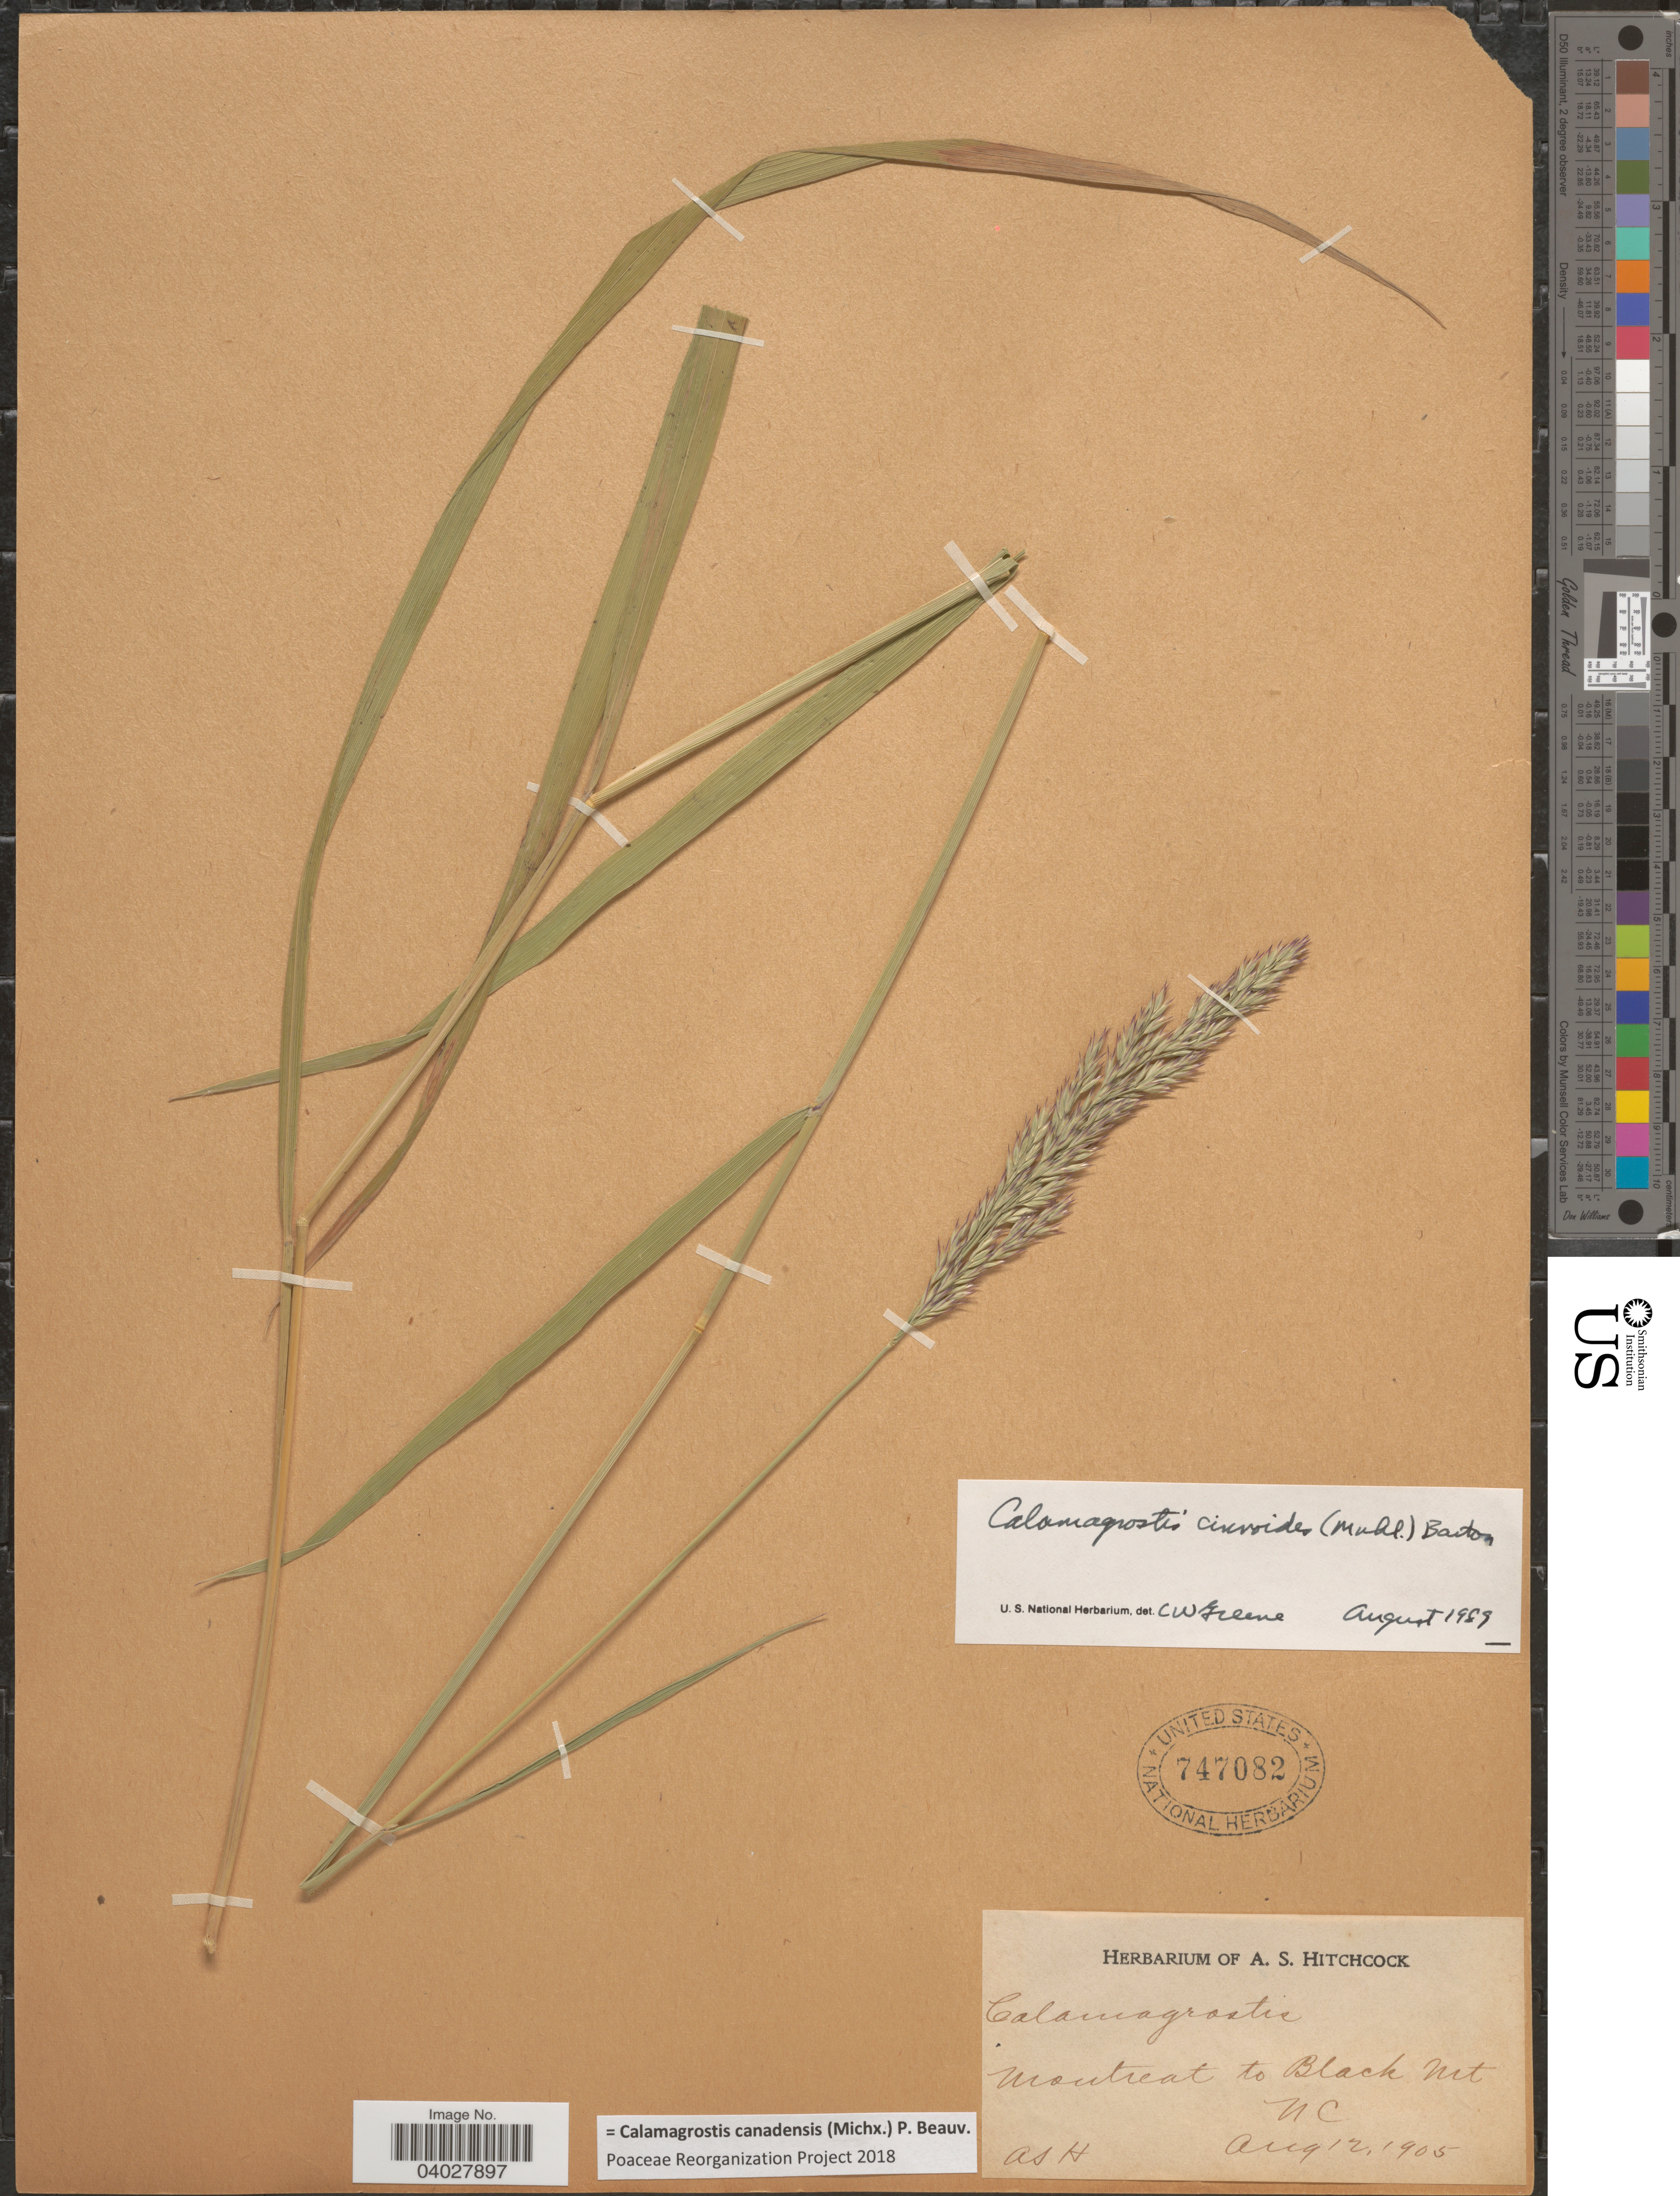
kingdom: Plantae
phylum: Tracheophyta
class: Liliopsida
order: Poales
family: Poaceae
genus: Calamagrostis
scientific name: Calamagrostis canadensis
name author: (Michx.) P. Beauv.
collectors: A. S. Hitchcock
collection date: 1905-08-12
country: United States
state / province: North Carolina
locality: Montreat to Black Mt.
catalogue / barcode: US 747082